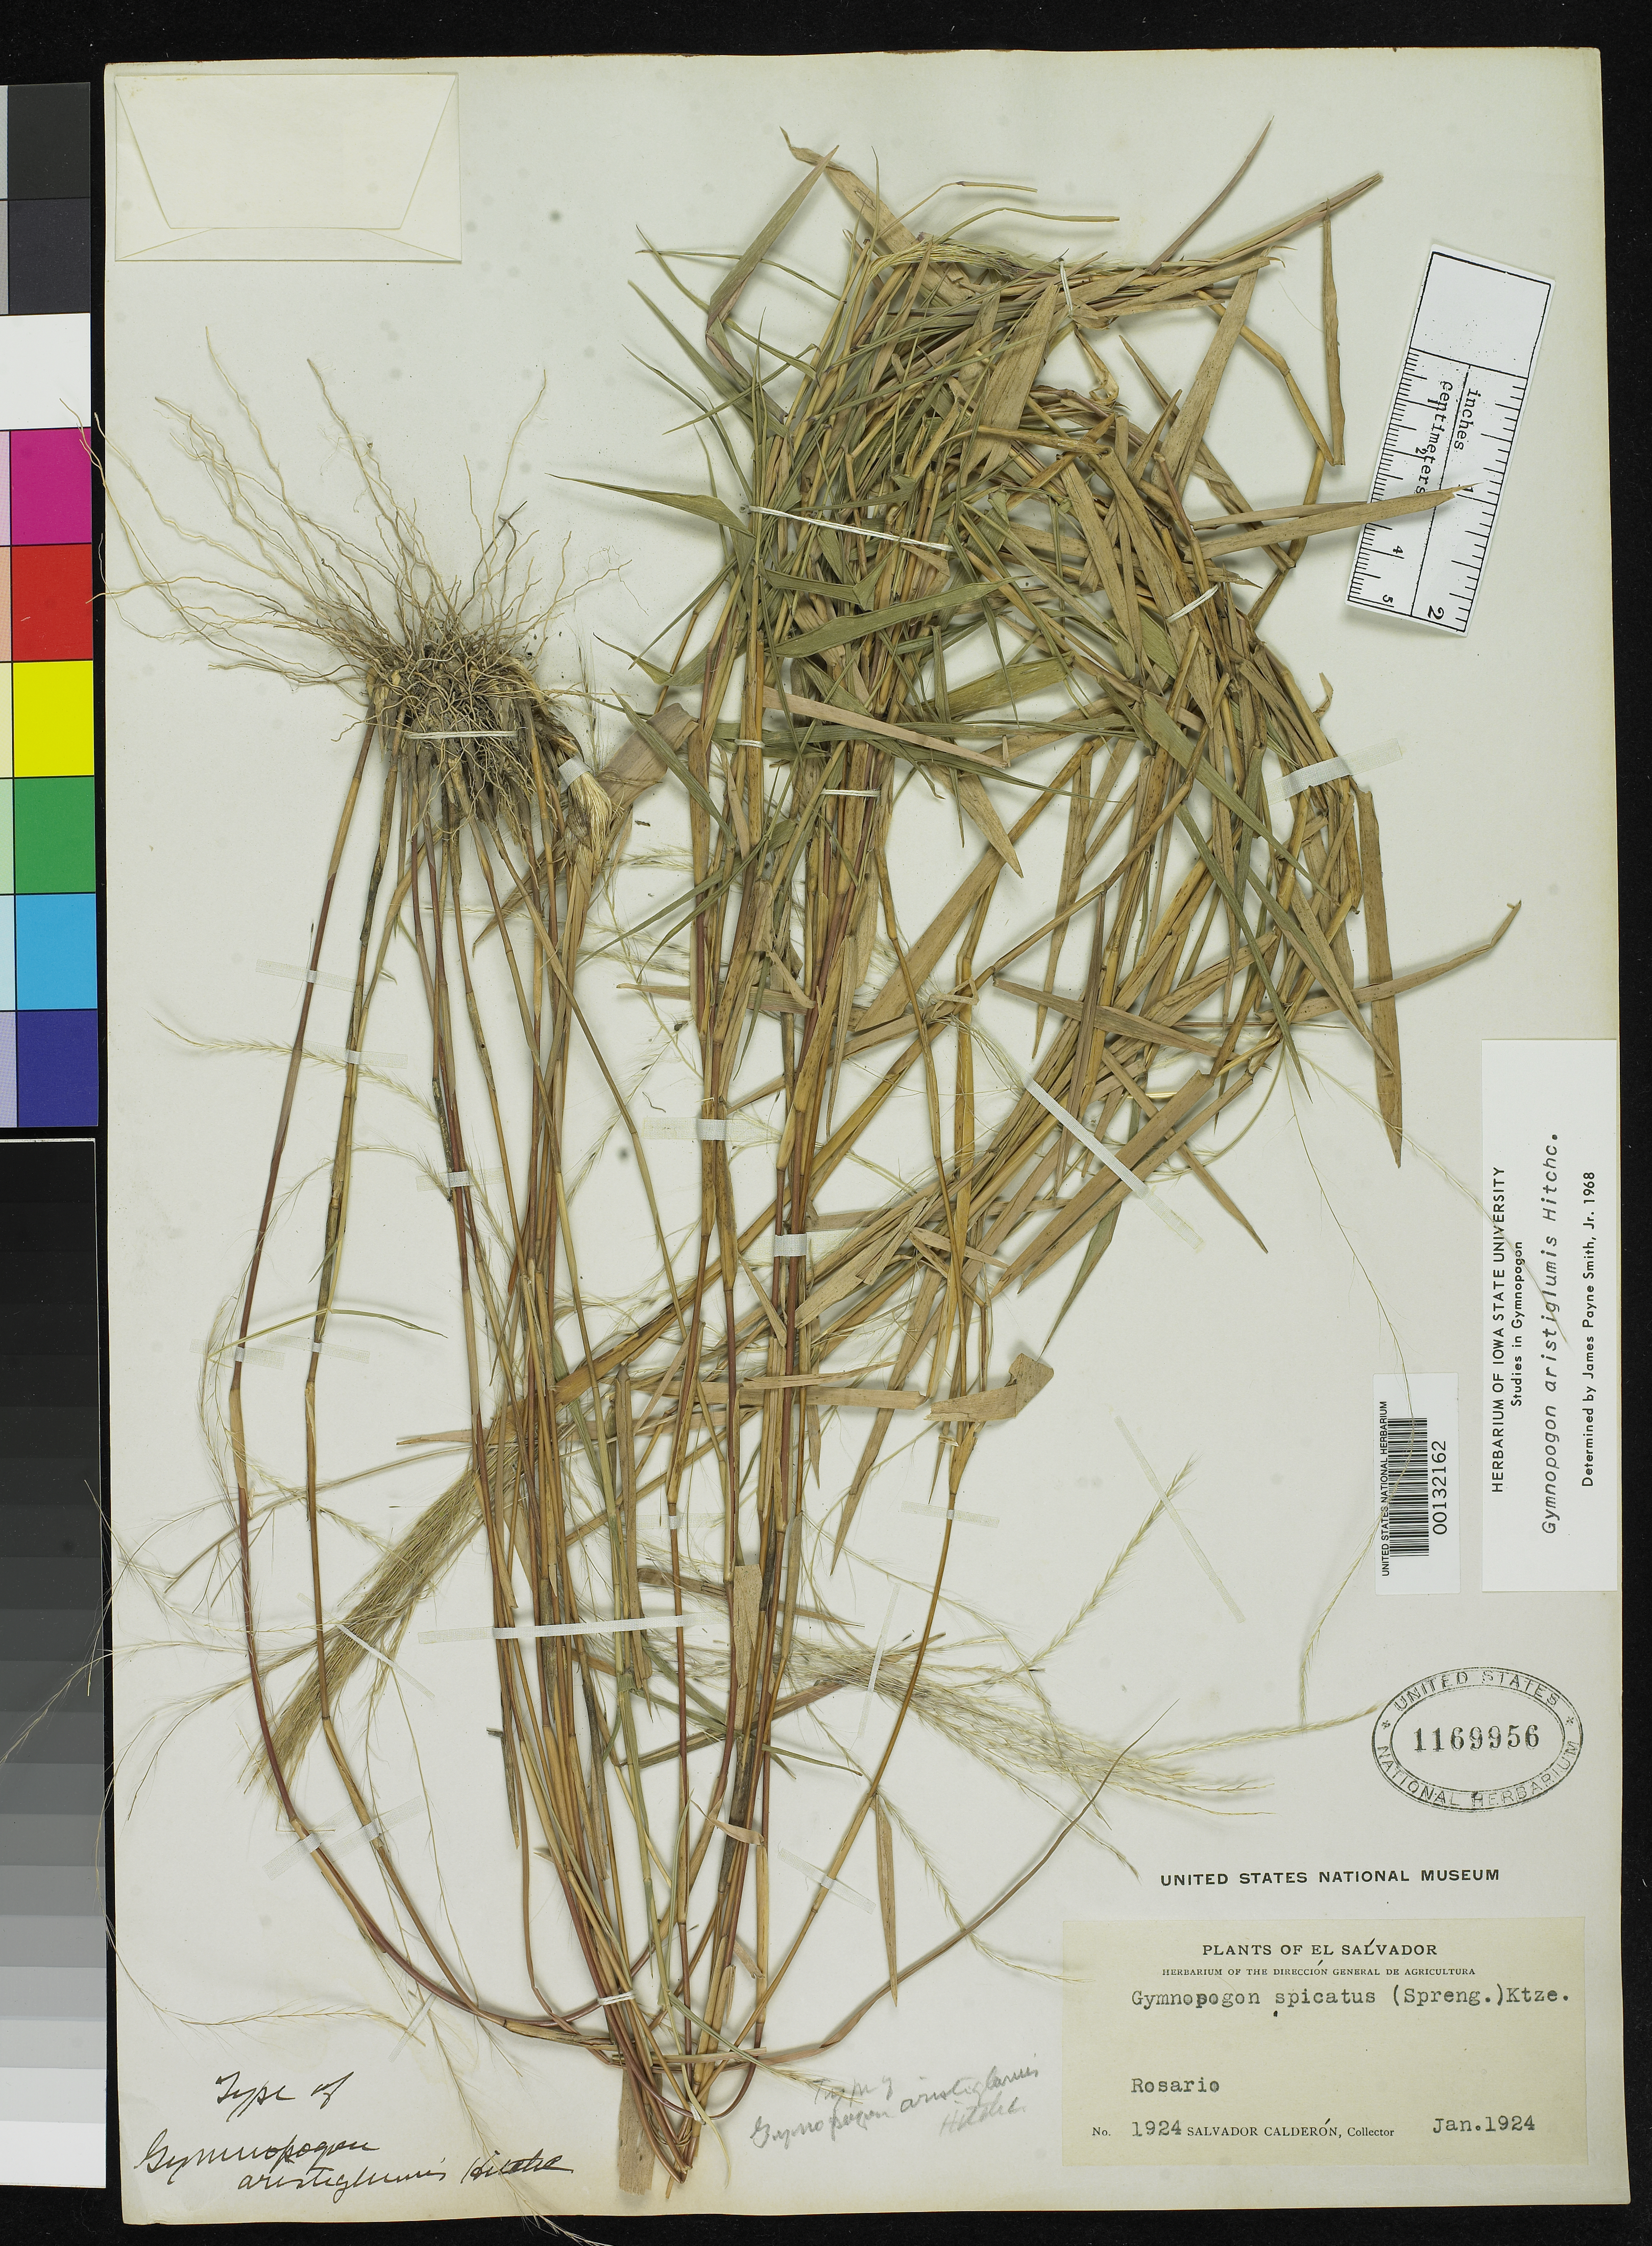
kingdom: Plantae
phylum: Tracheophyta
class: Liliopsida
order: Poales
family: Poaceae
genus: Gymnopogon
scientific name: Gymnopogon aristiglumis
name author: Hitchc.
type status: Holotype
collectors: S. Calderón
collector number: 1924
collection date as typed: Jan 1924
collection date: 1924-01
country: El Salvador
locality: Rosario.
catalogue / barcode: US 1169956